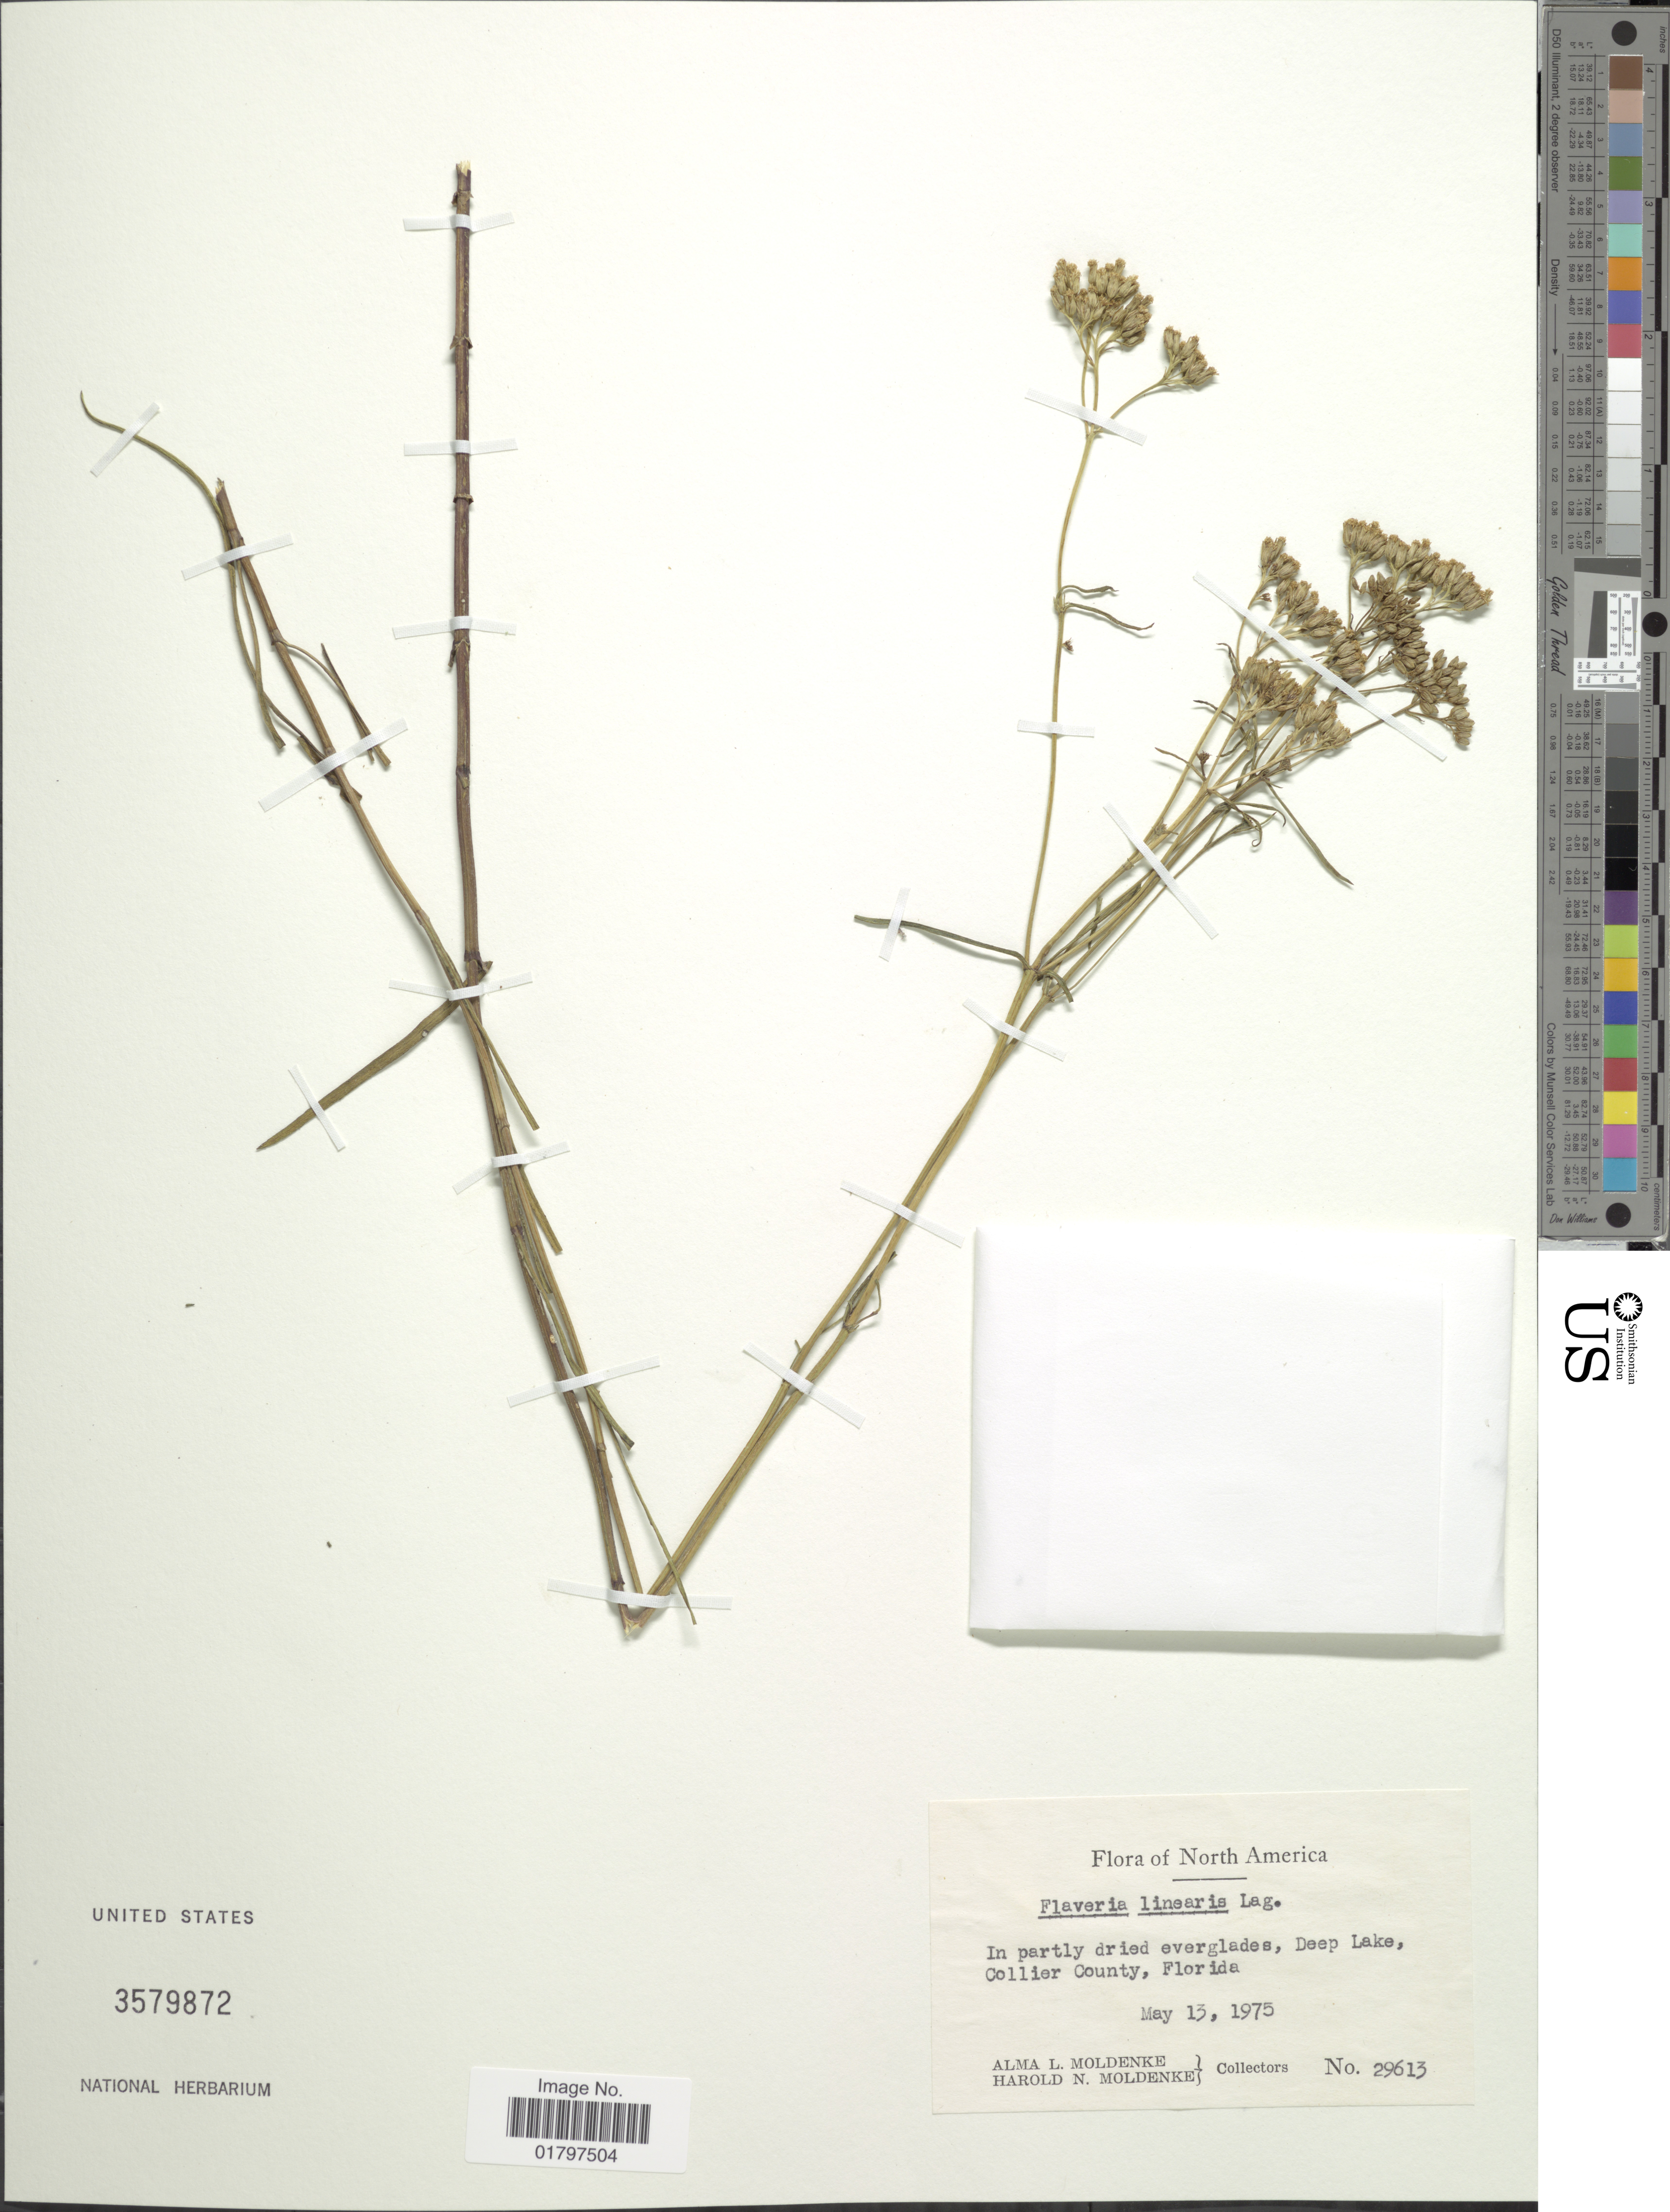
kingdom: Plantae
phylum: Tracheophyta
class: Magnoliopsida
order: Asterales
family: Asteraceae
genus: Flaveria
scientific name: Flaveria linearis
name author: Lag.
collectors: A. L. Moldenke & H. N. Moldenke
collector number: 29613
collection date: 1975-05-13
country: United States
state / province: Florida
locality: In partly dried everglades, Deep Lake, Collier County, Florida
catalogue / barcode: US 3579872